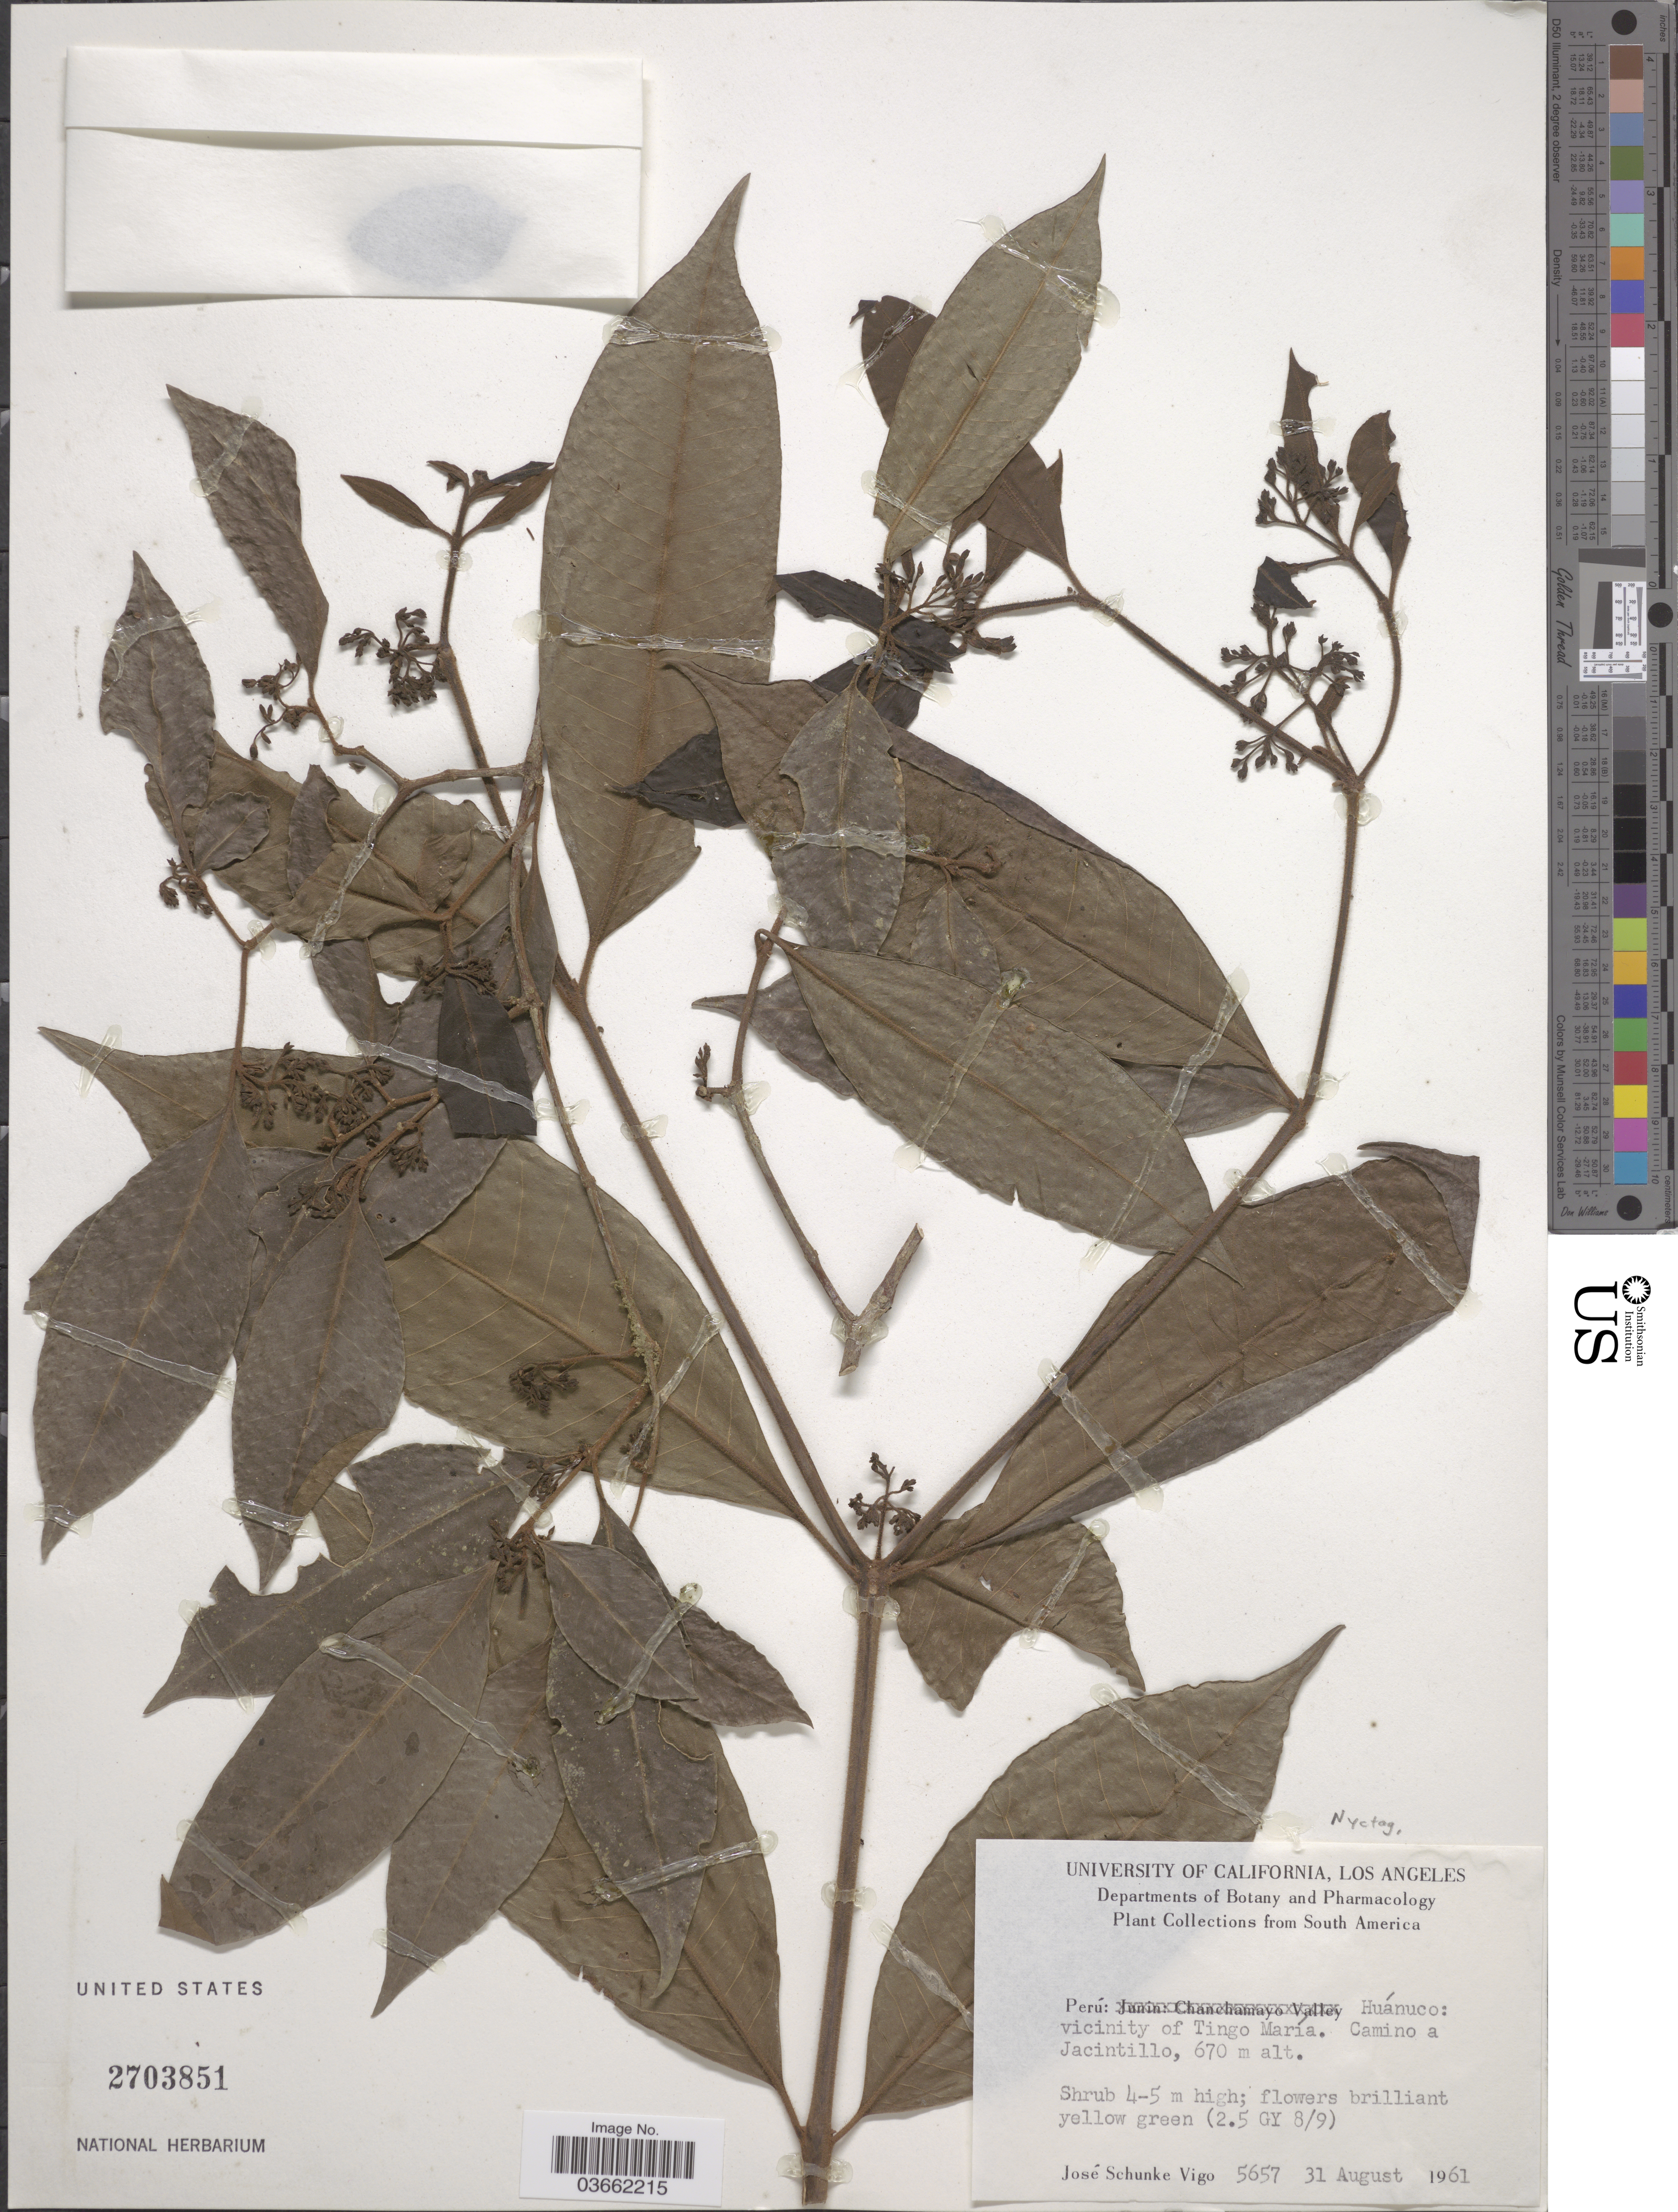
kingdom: Plantae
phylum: Tracheophyta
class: Magnoliopsida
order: Caryophyllales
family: Nyctaginaceae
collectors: J. Schunke Vigo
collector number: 5657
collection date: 1961-08-31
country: Peru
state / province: Huánuco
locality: Vicinity of Tingo María. Camino a Jacintillo.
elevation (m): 670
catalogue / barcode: US 2703851